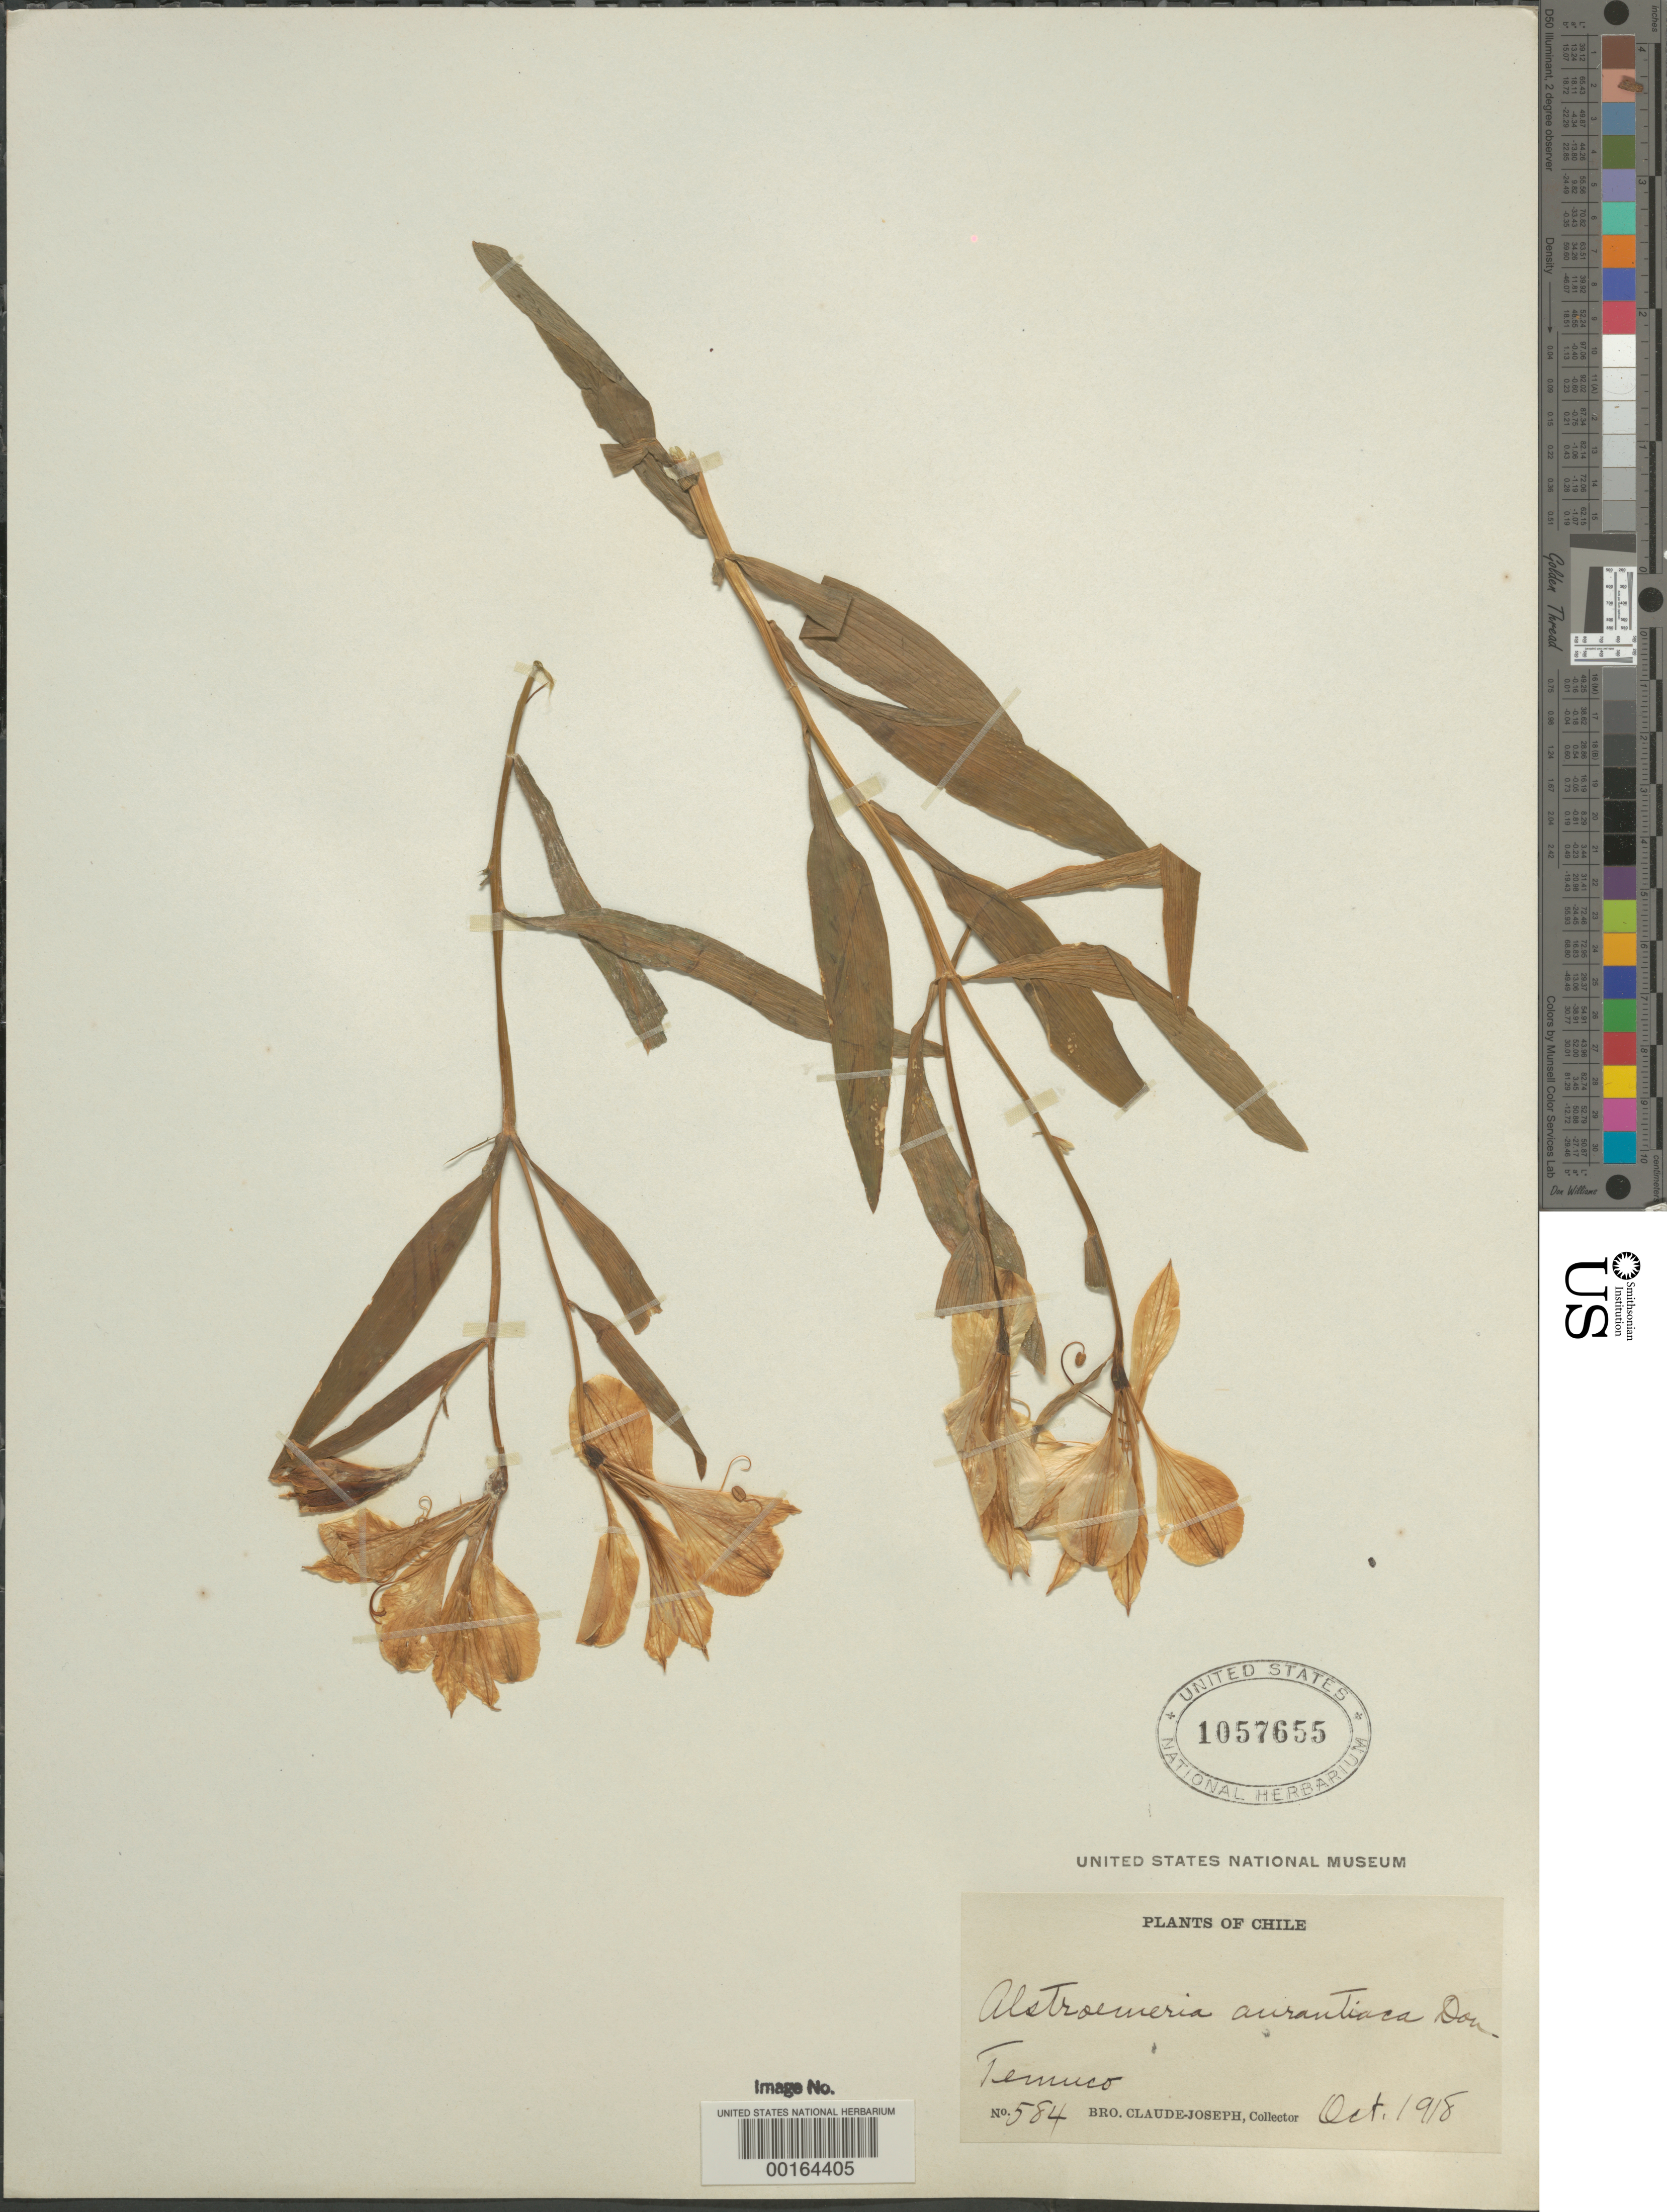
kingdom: Plantae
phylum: Tracheophyta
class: Liliopsida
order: Liliales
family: Alstroemeriaceae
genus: Alstroemeria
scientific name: Alstroemeria aurantiaca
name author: D. Don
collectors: Bro. Claude-Joseph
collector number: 584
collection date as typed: Oct 1918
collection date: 1918-10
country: Chile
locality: Temuco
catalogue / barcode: US 1057655